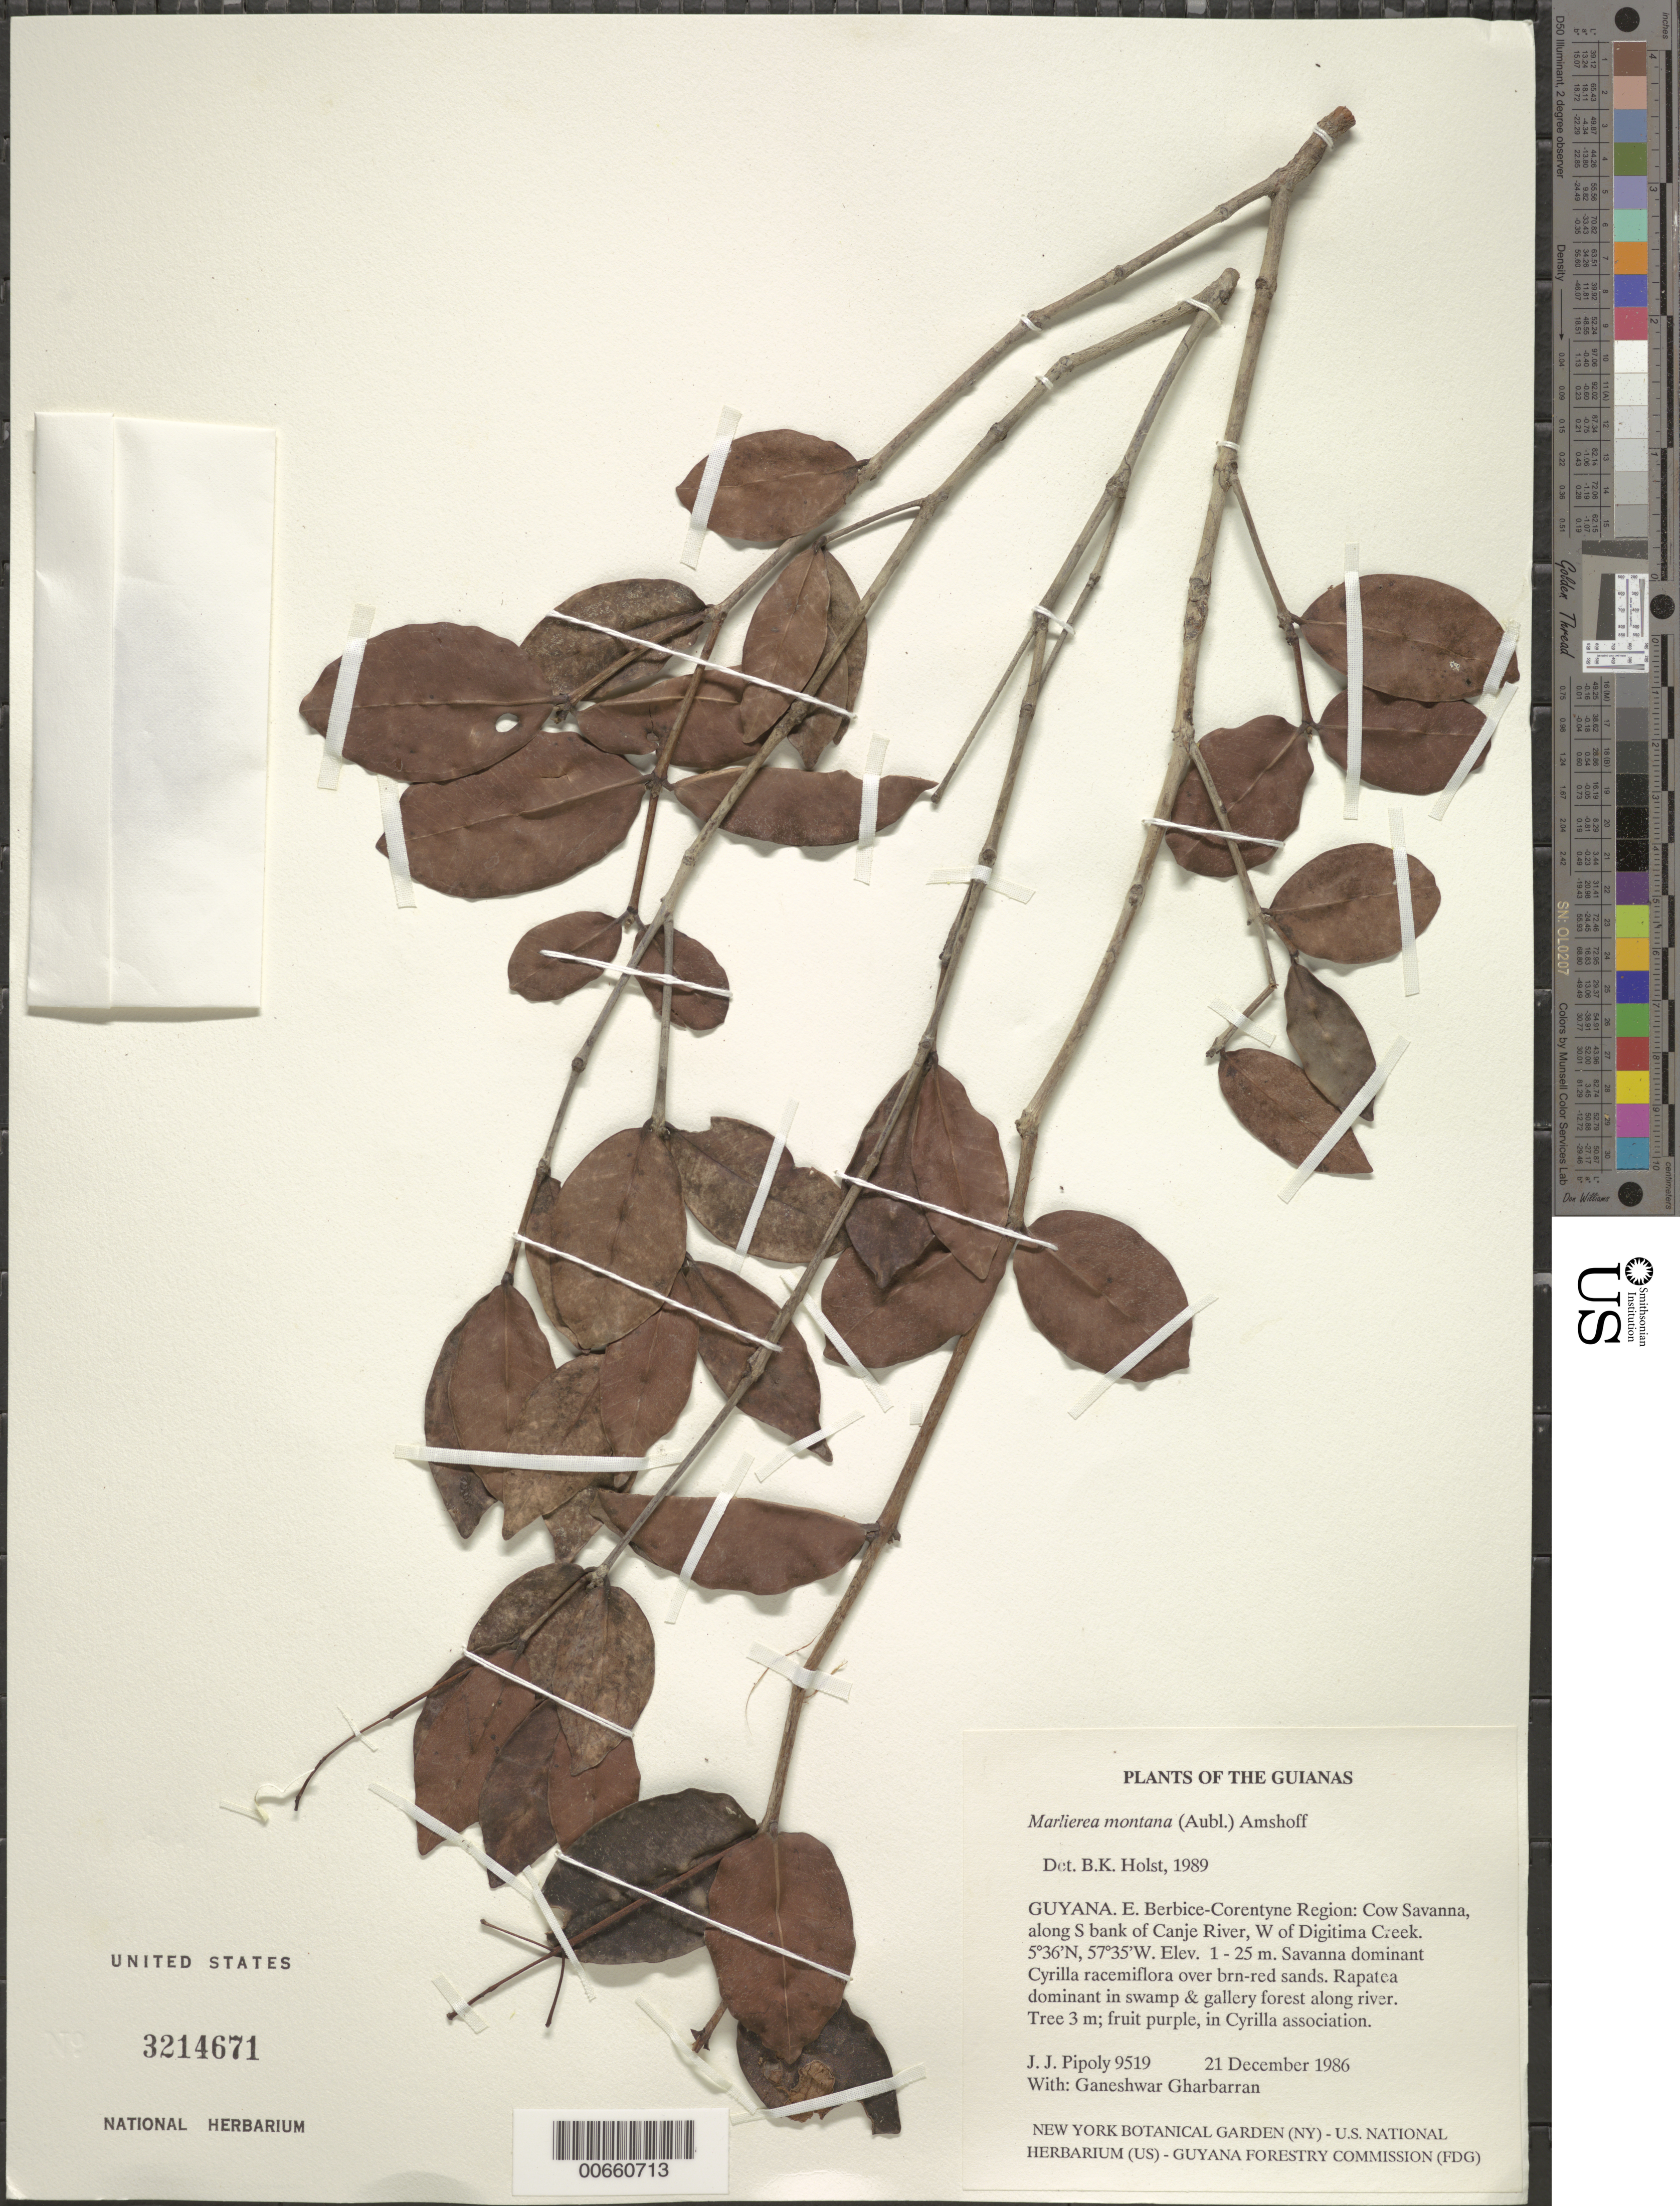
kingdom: Plantae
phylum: Tracheophyta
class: Magnoliopsida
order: Myrtales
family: Myrtaceae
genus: Myrcia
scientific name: Myrcia neomontana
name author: E. Lucas & C.E. Wilson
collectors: J. J. Pipoly & G. Gharbarran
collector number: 9519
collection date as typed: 21 December 1986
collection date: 1986-12-21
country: Guyana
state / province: E. Berbice-Corentyne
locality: Cow savanna, along S bank of Canje River, W of Digitima Creek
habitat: Savanna dominant Cyrilla racemiflora over brn-red sands. Rapatea dominant in swamp & gallery forest along river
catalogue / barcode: US 3214671